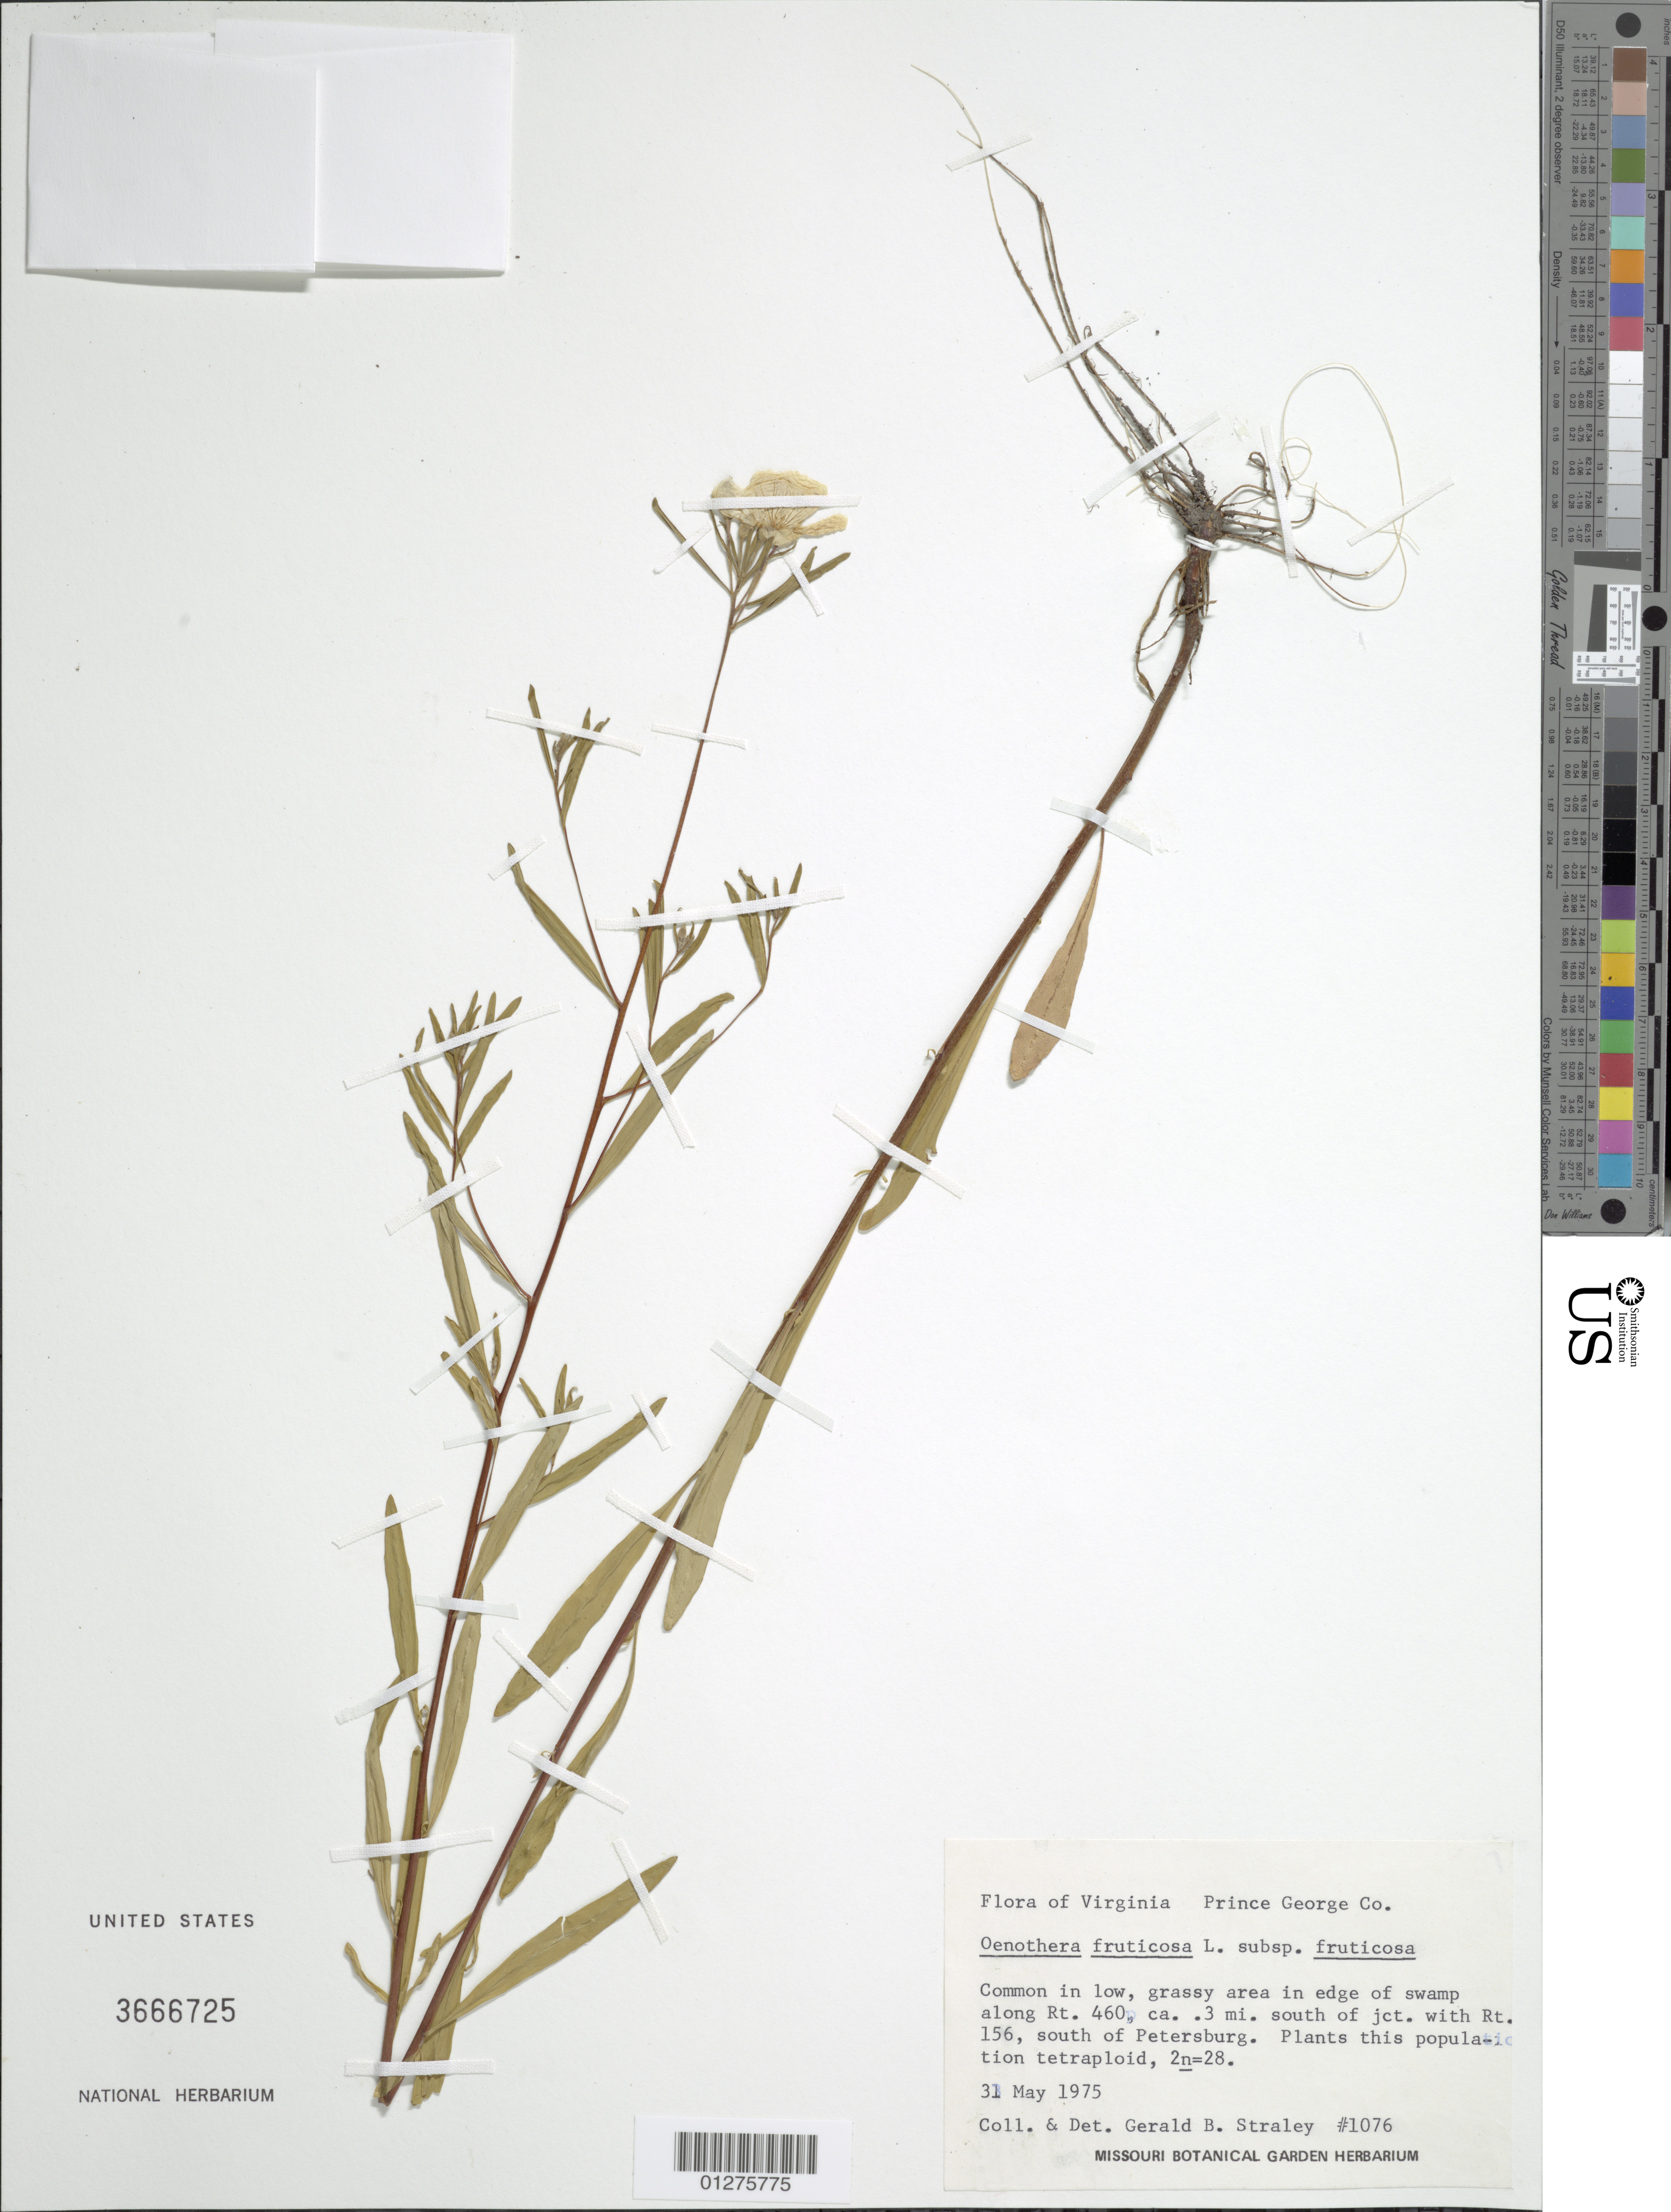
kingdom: Plantae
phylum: Tracheophyta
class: Magnoliopsida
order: Myrtales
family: Onagraceae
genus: Oenothera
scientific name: Oenothera fruticosa subsp. fruticosa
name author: L.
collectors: G. Straley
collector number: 1076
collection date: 1975-05-31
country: United States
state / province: Virginia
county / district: Prince George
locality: Along Rt. 460 ca. 0.3 mi. south of jct. with Rt. 156, south of Petersburg.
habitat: In low, grassy area in edge of swamp.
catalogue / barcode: US 3666725